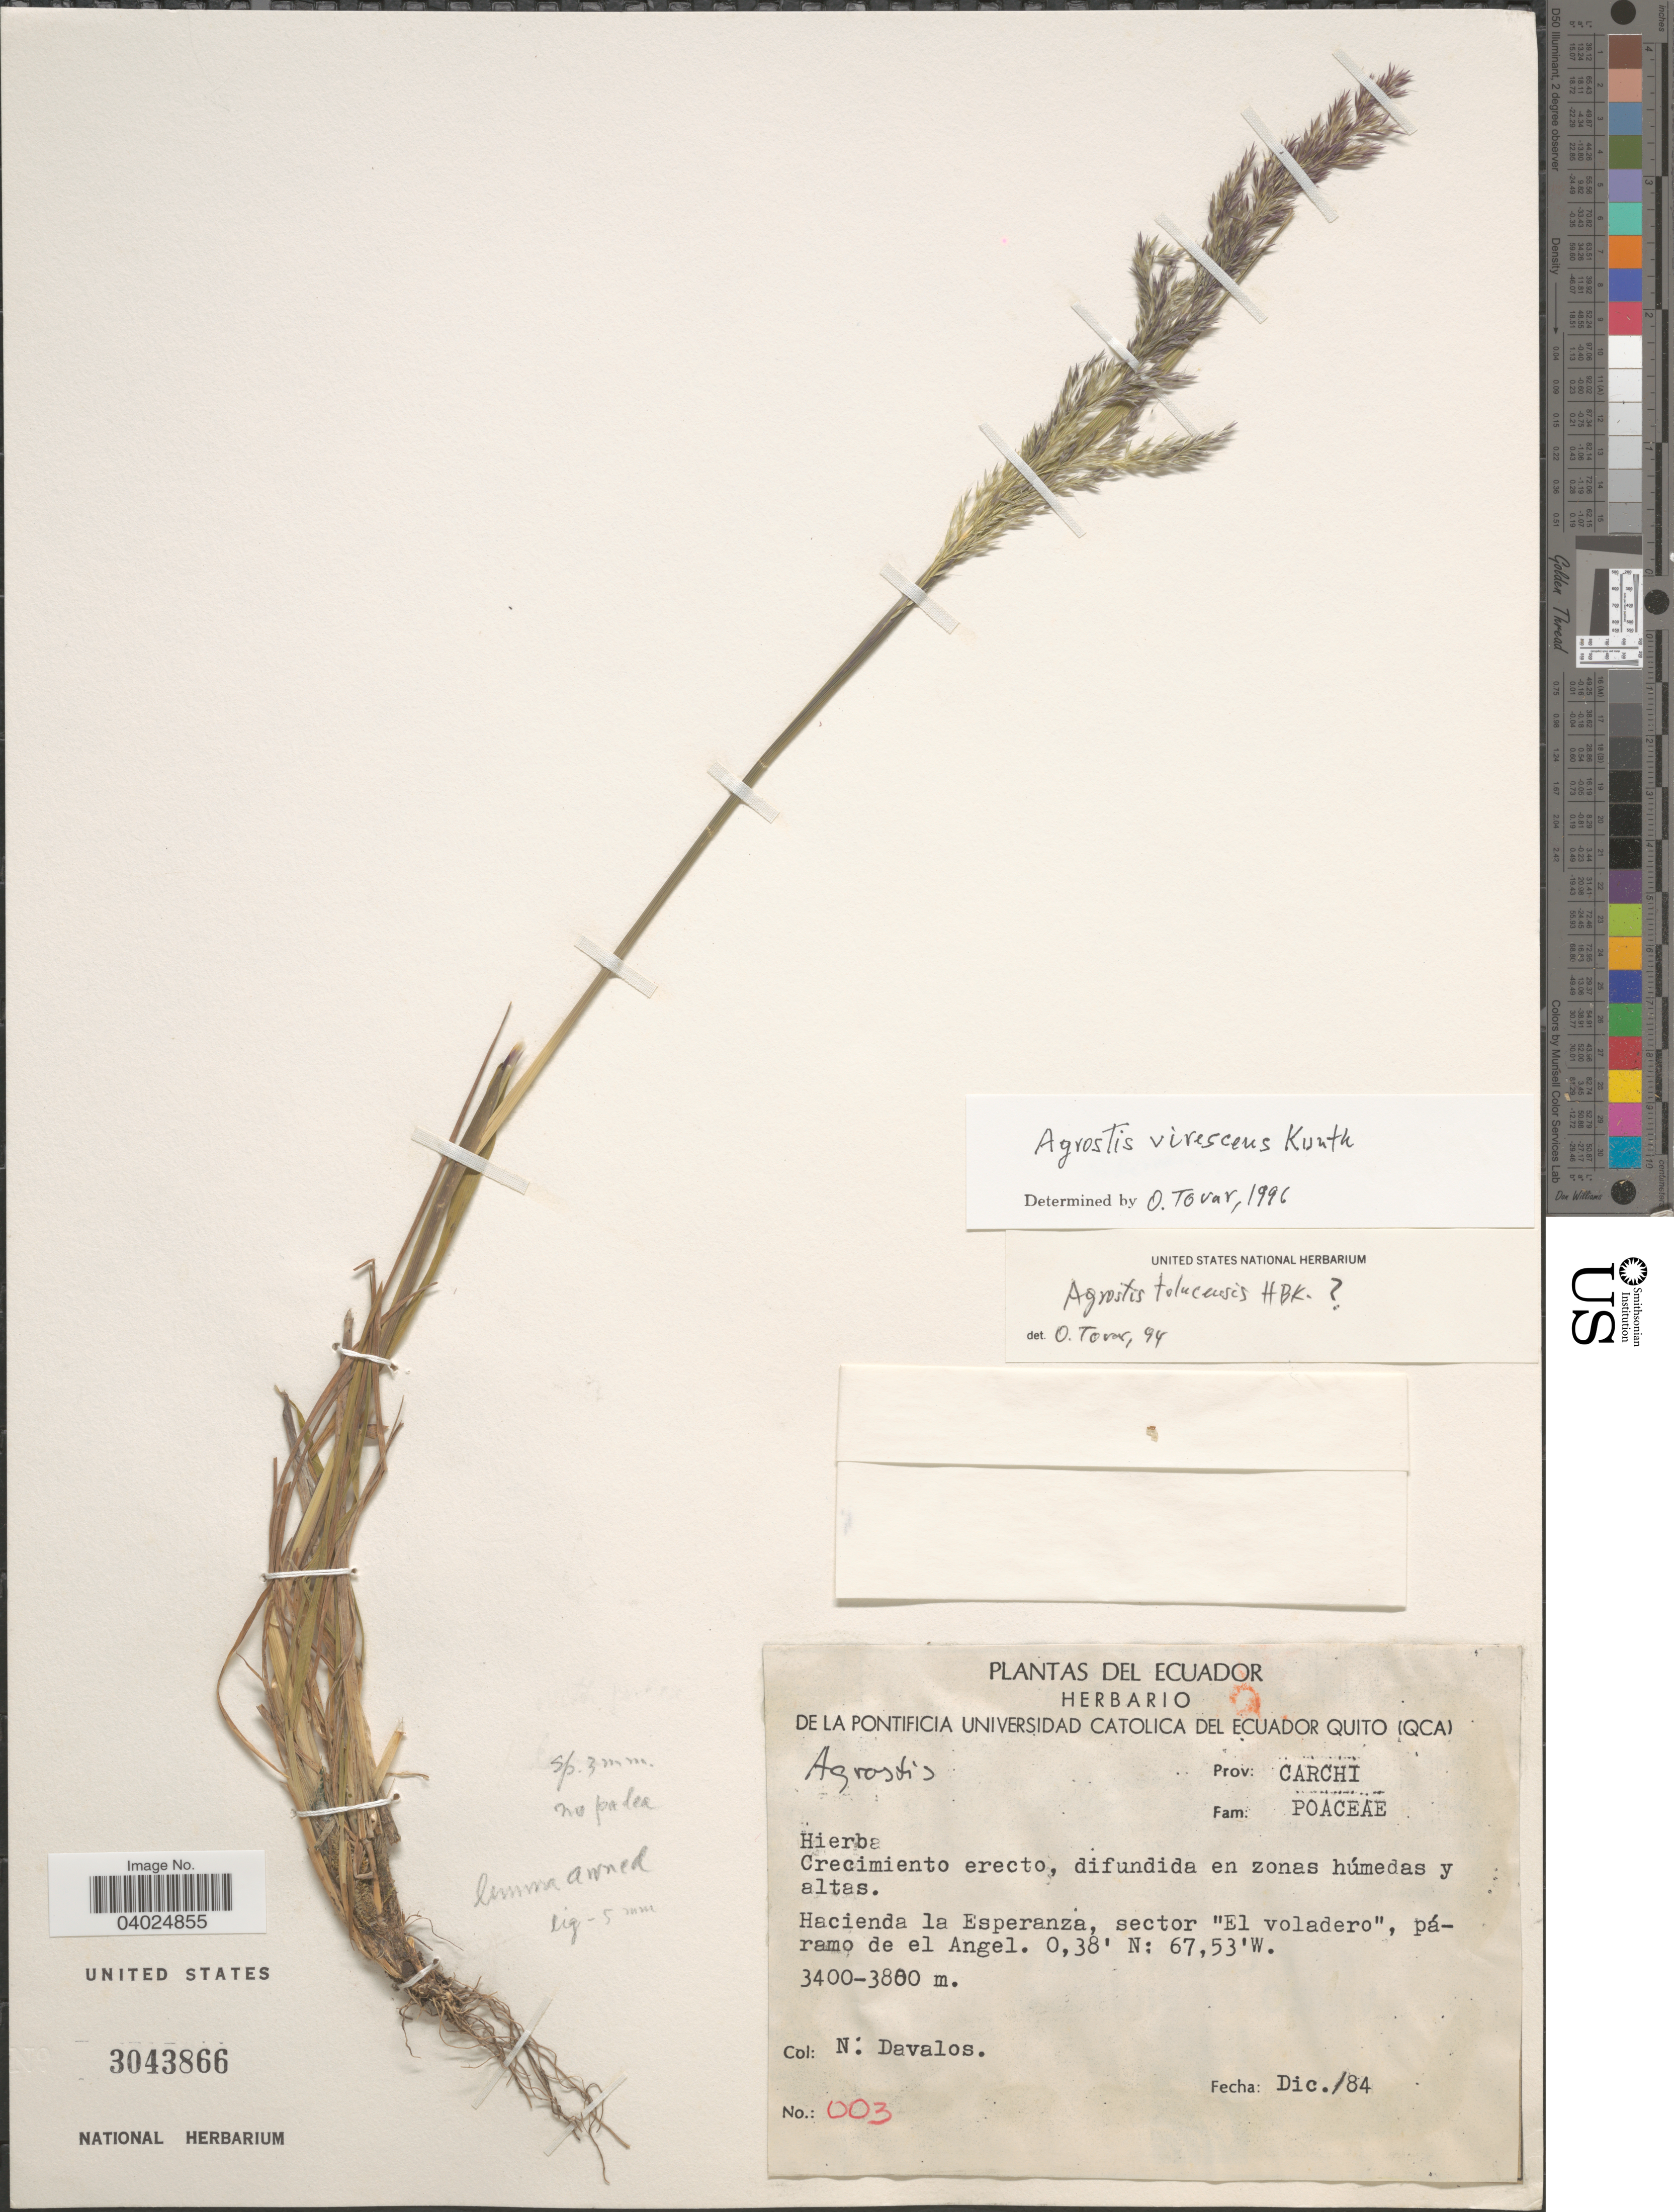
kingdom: Plantae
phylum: Tracheophyta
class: Liliopsida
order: Poales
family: Poaceae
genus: Agrostis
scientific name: Agrostis tolucensis Kunth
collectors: N. Davalos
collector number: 003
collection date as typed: Transcribed d/m/y: /12/84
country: Ecuador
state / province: Carchi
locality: Hacienda la Esperanza, sector "El voladero", páramo de el Angel.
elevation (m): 3400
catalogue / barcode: US 3043866